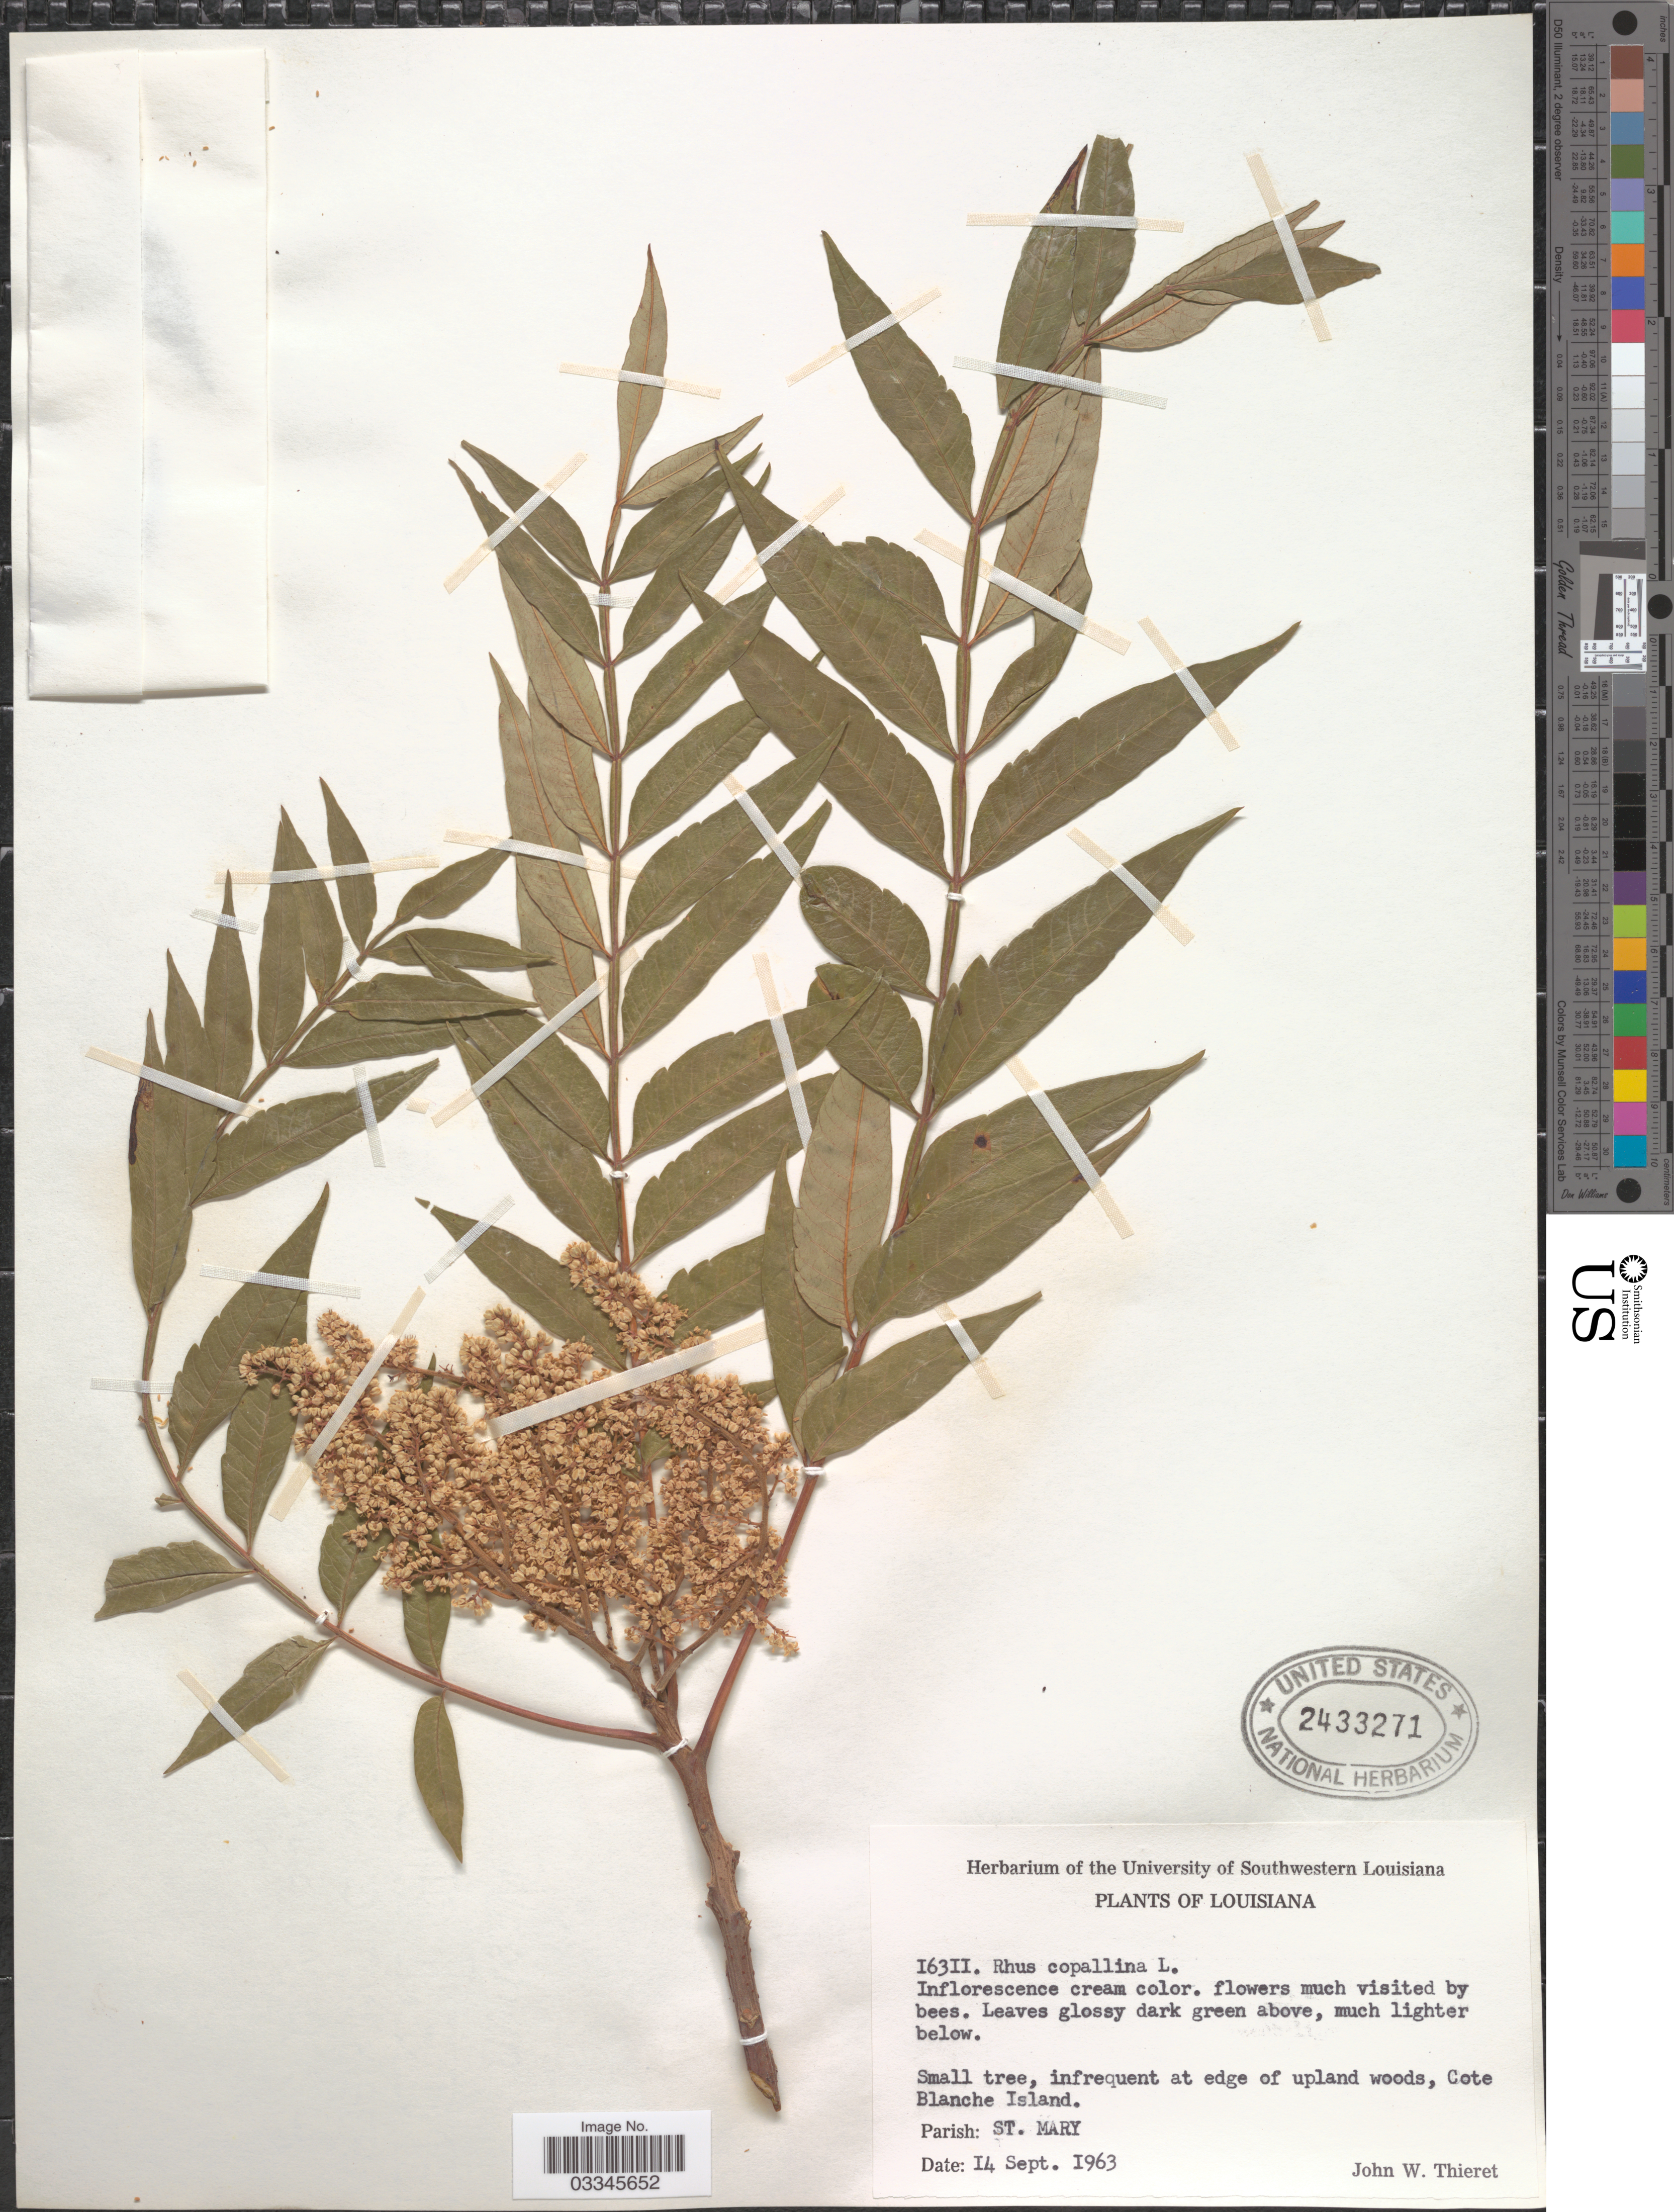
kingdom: Plantae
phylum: Tracheophyta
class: Magnoliopsida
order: Sapindales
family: Anacardiaceae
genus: Rhus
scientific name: Rhus copallinum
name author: L.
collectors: J. W. Thieret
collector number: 16311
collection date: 1963-09-14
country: United States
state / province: Louisiana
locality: Cote Blanche Island. Parish: St. Mary.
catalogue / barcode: US 2433271